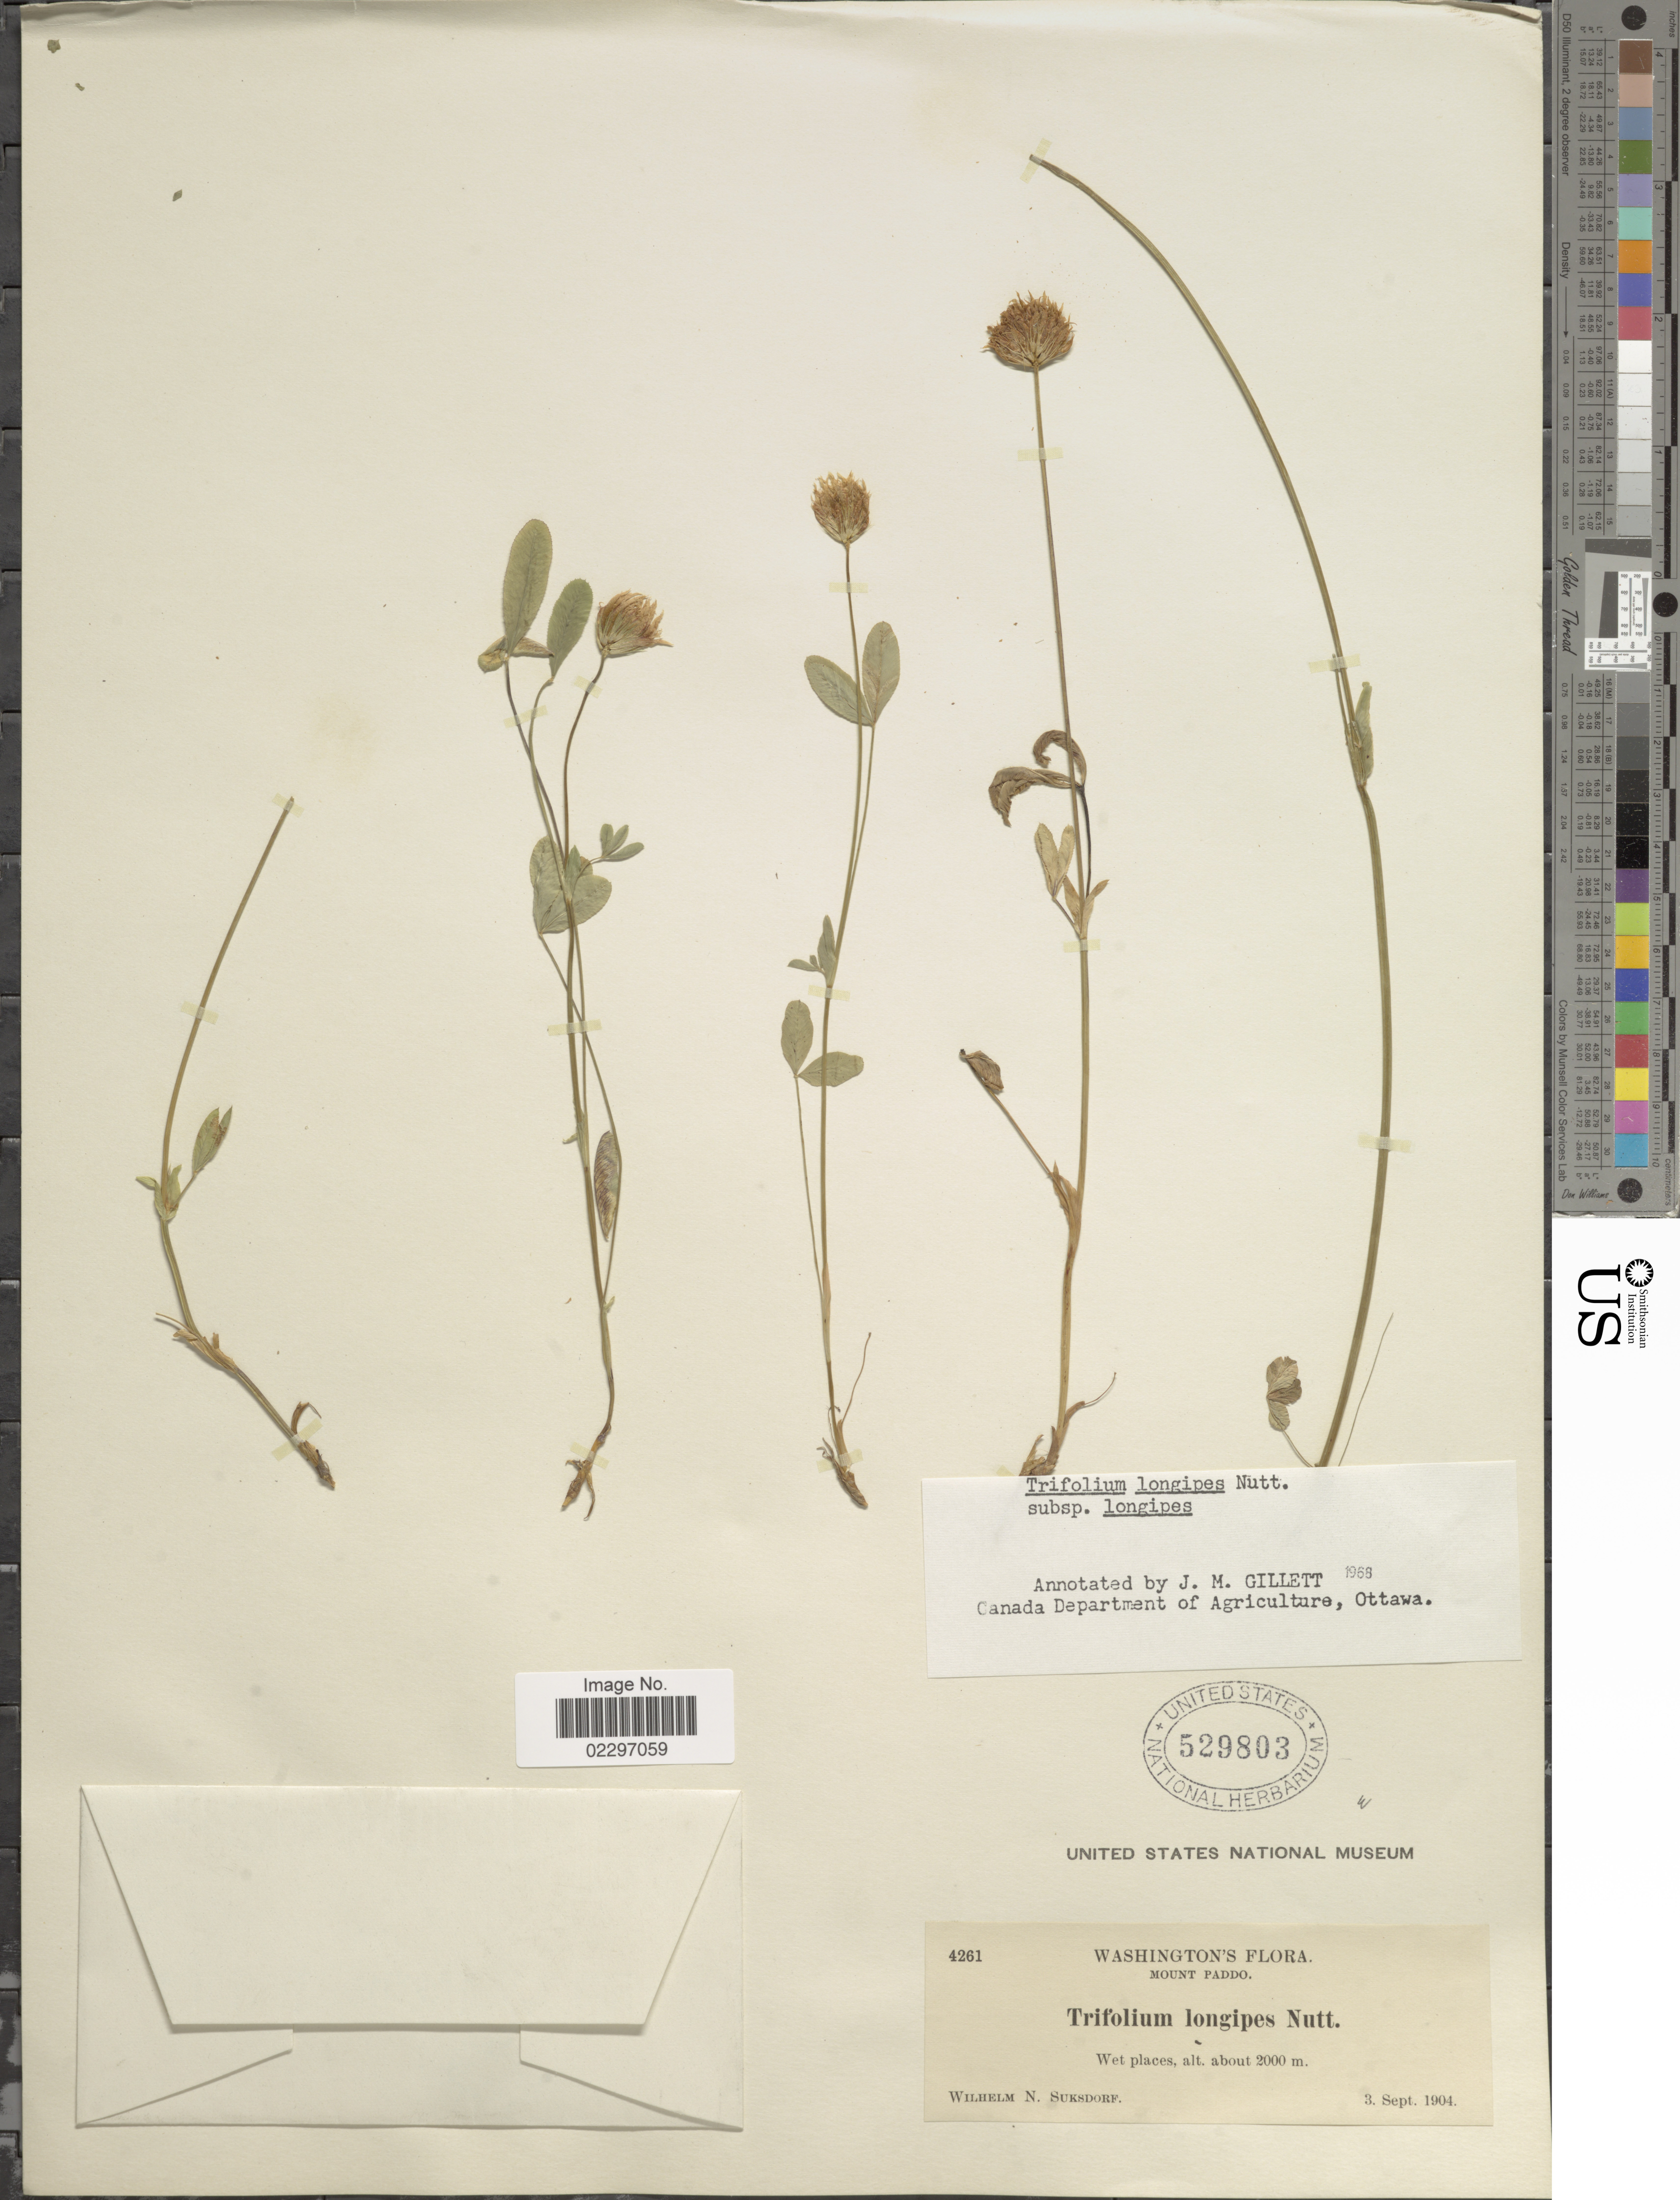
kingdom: Plantae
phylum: Tracheophyta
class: Magnoliopsida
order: Fabales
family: Fabaceae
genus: Trifolium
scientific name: Trifolium longipes subsp. longipes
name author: Nutt.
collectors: W. N. Suksdorf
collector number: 4261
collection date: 1904-09-03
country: United States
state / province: Washington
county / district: Skamania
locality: Mount Paddo. Wet places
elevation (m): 2000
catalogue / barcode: US 529803